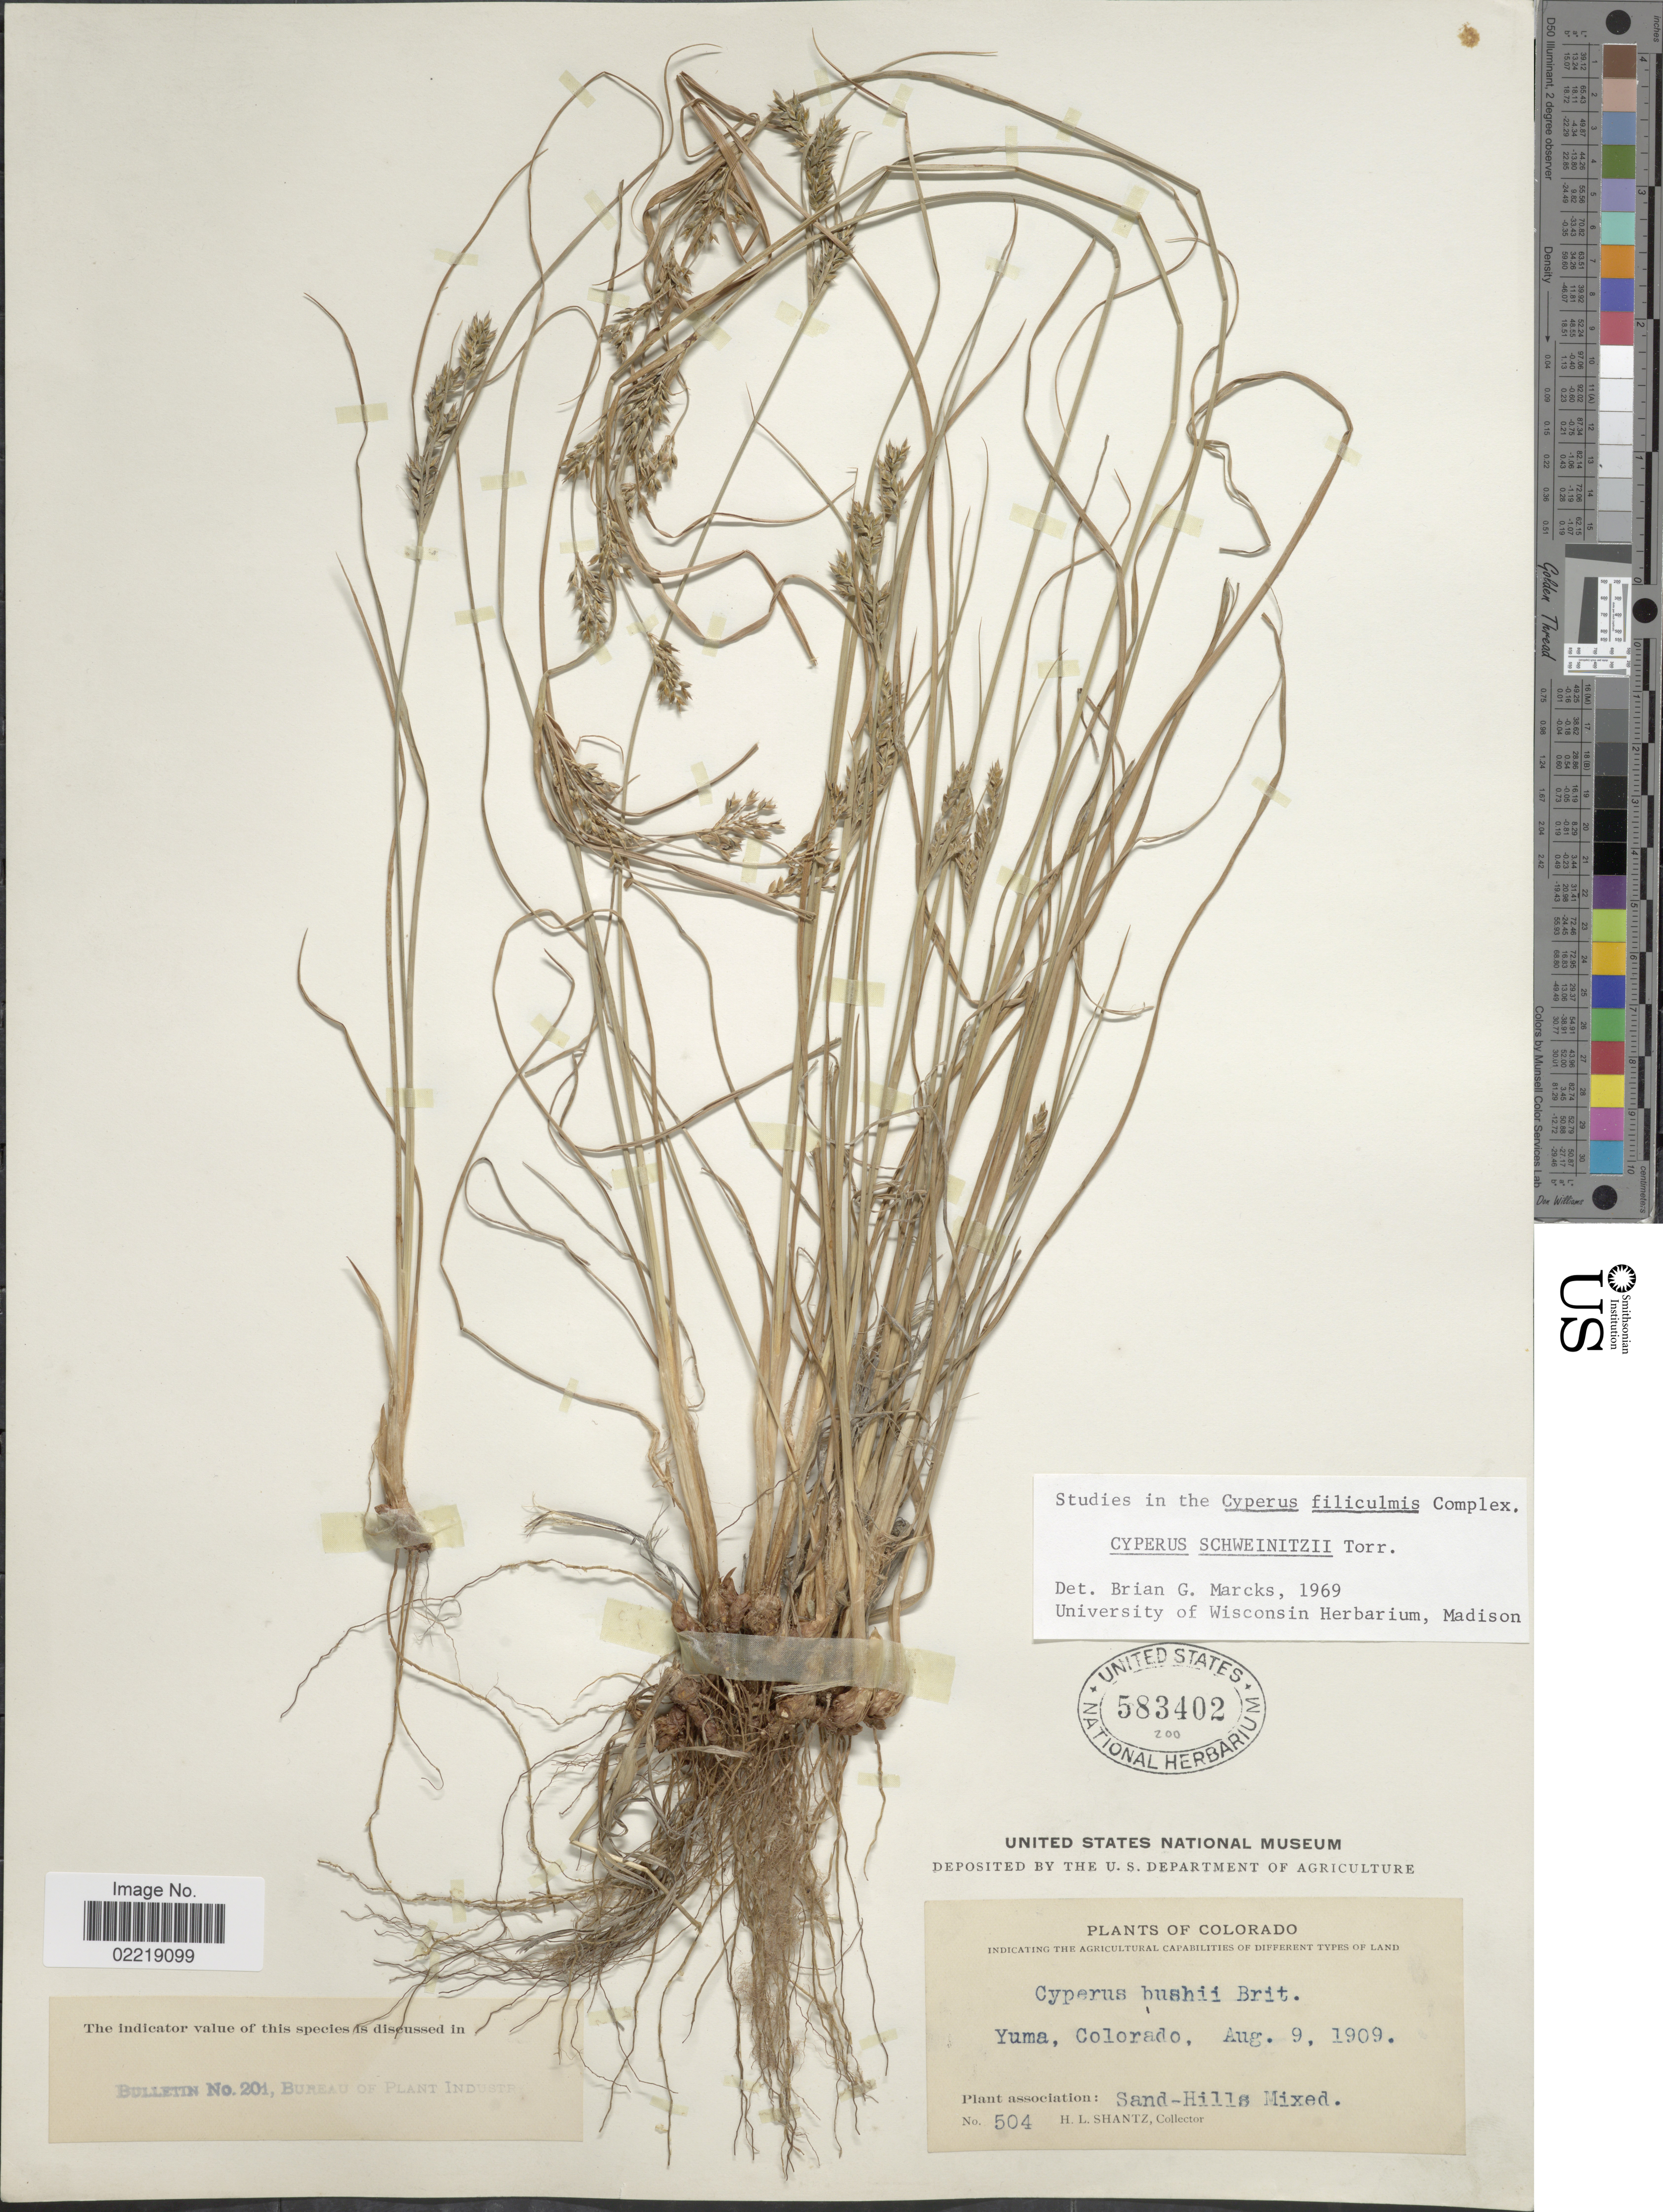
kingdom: Plantae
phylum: Tracheophyta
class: Liliopsida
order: Poales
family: Cyperaceae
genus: Cyperus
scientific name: Cyperus schweinitzii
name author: Torr.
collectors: H. Shantz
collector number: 504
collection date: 1909-08-09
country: United States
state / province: Colorado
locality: Yuma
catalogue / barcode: US 583402